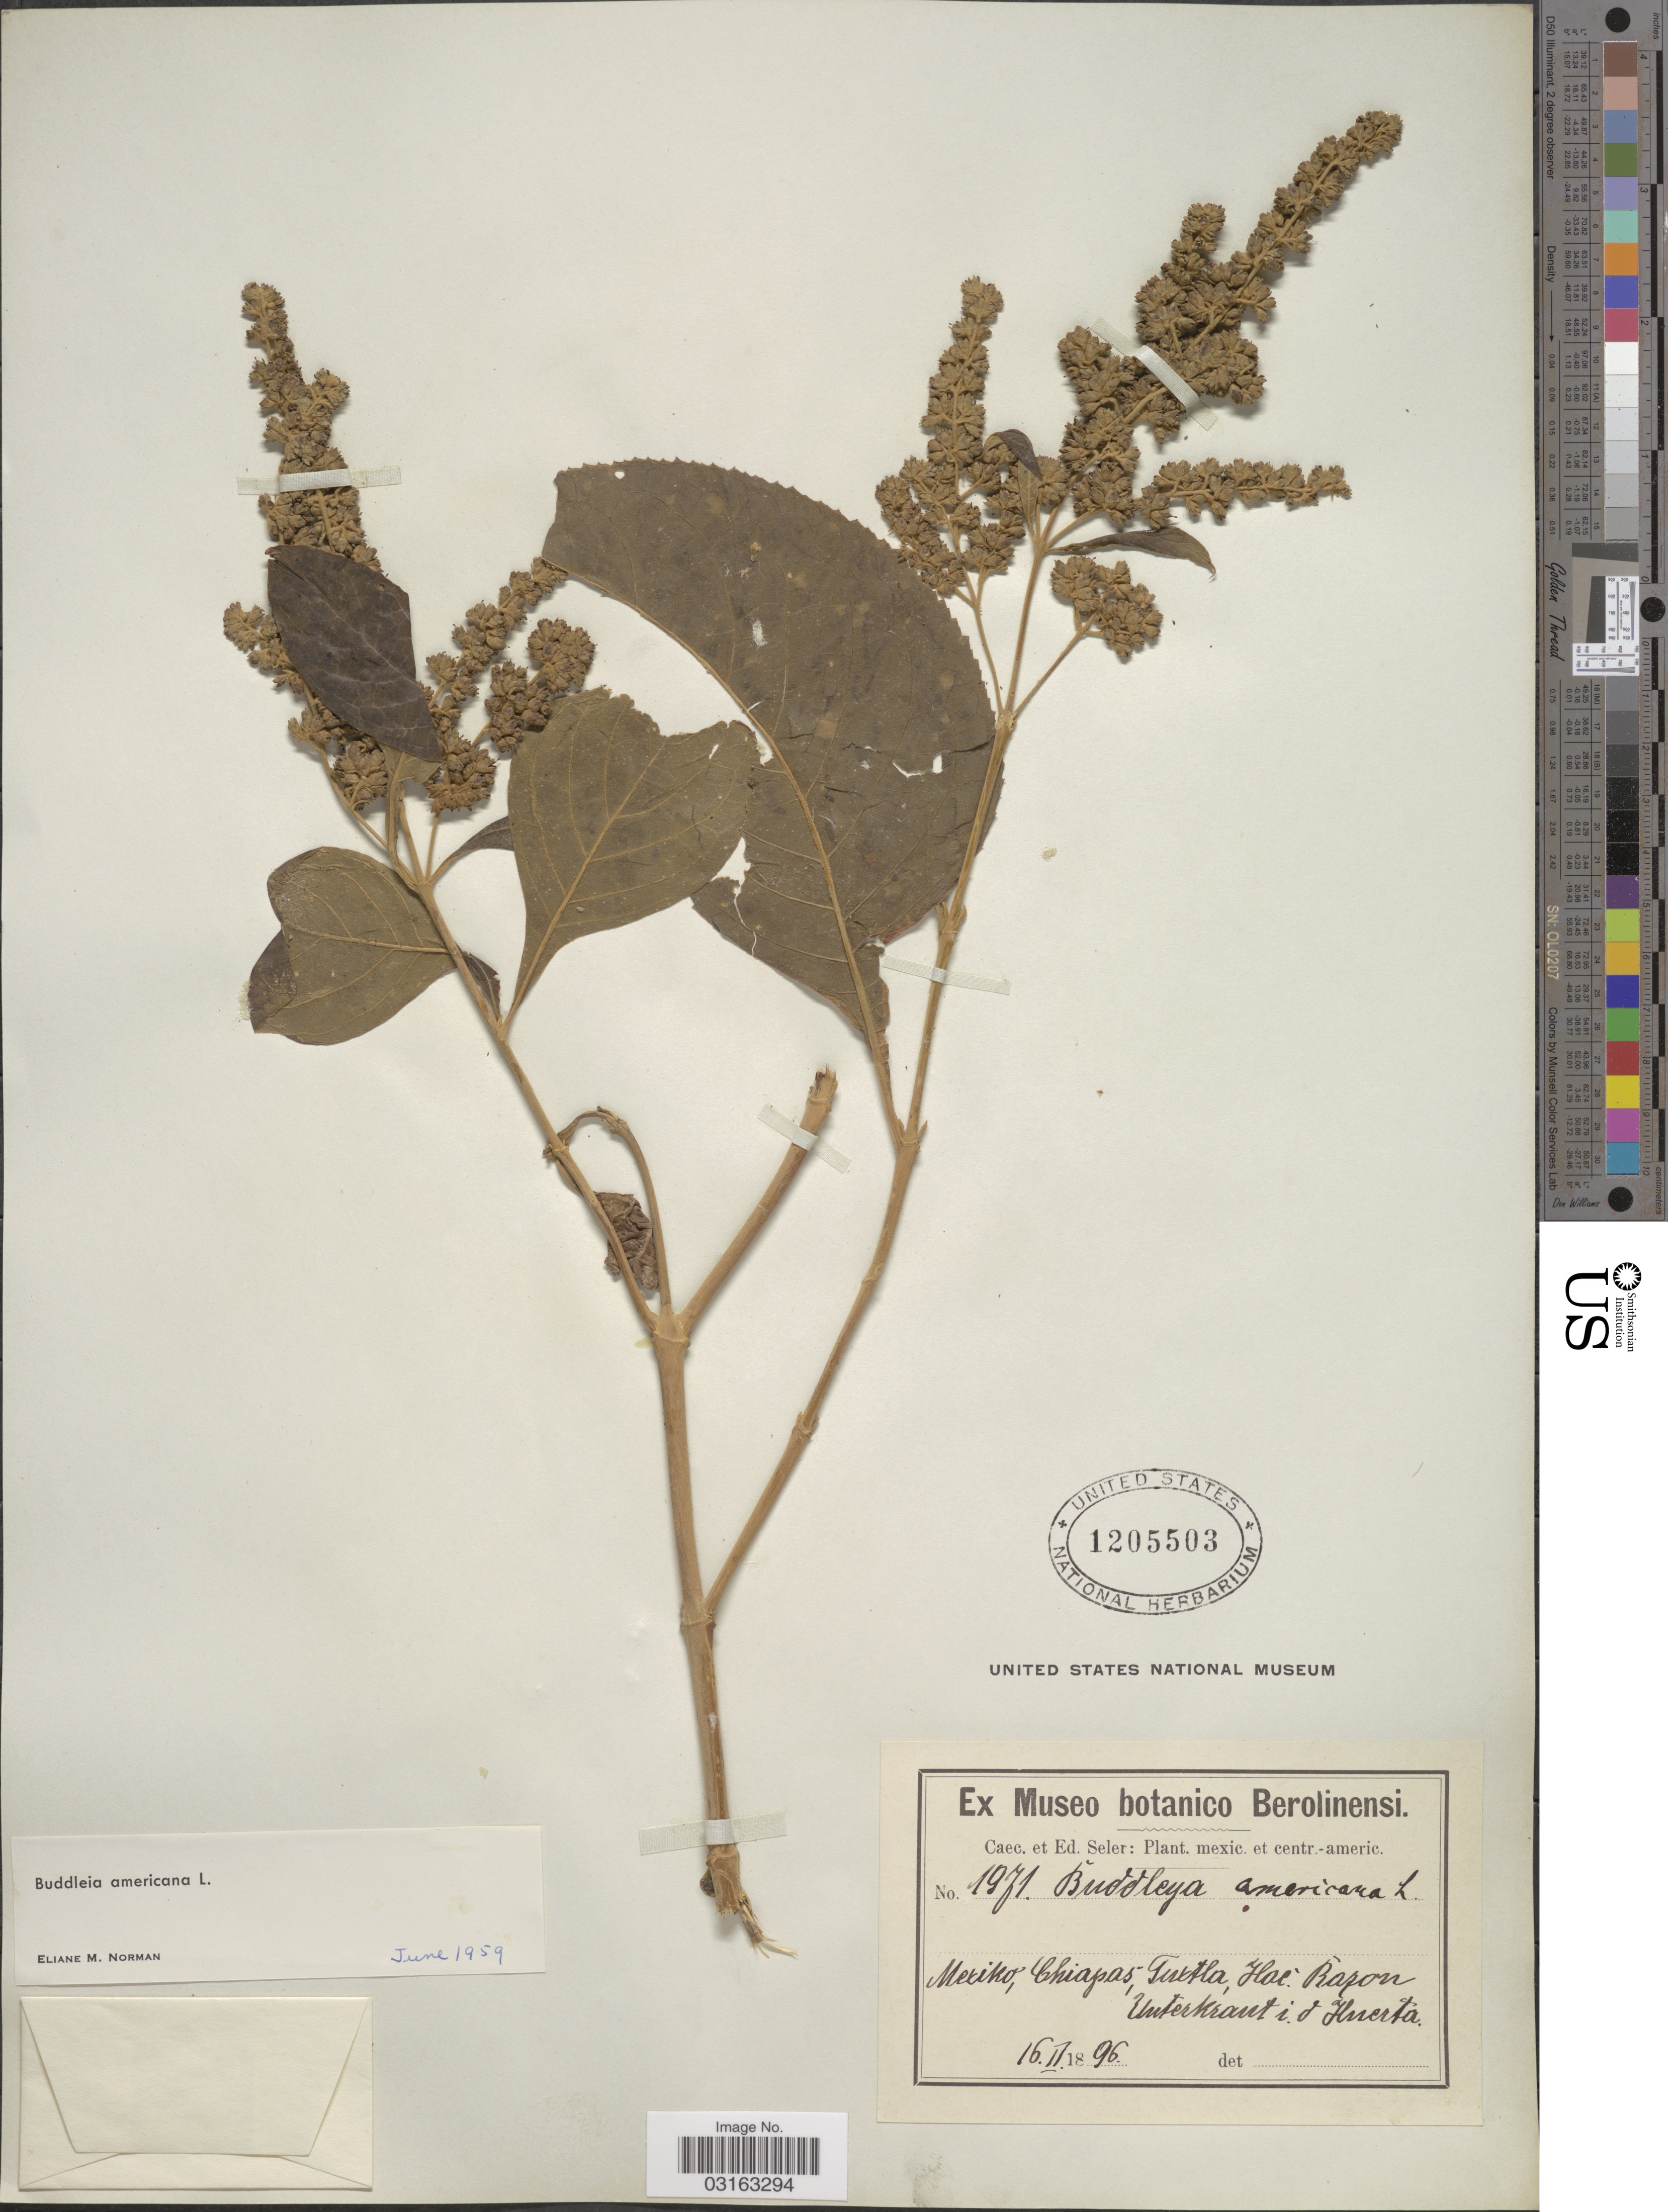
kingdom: Plantae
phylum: Tracheophyta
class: Magnoliopsida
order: Lamiales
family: Scrophulariaceae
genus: Buddleja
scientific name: Buddleja americana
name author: L.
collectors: C. Seler & E. G. Seler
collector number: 1971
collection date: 1896-02-16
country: Mexico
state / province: Chiapas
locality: Tuxla Hac. Razon Unterkraut i. d. Huerta.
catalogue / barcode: US 1205503